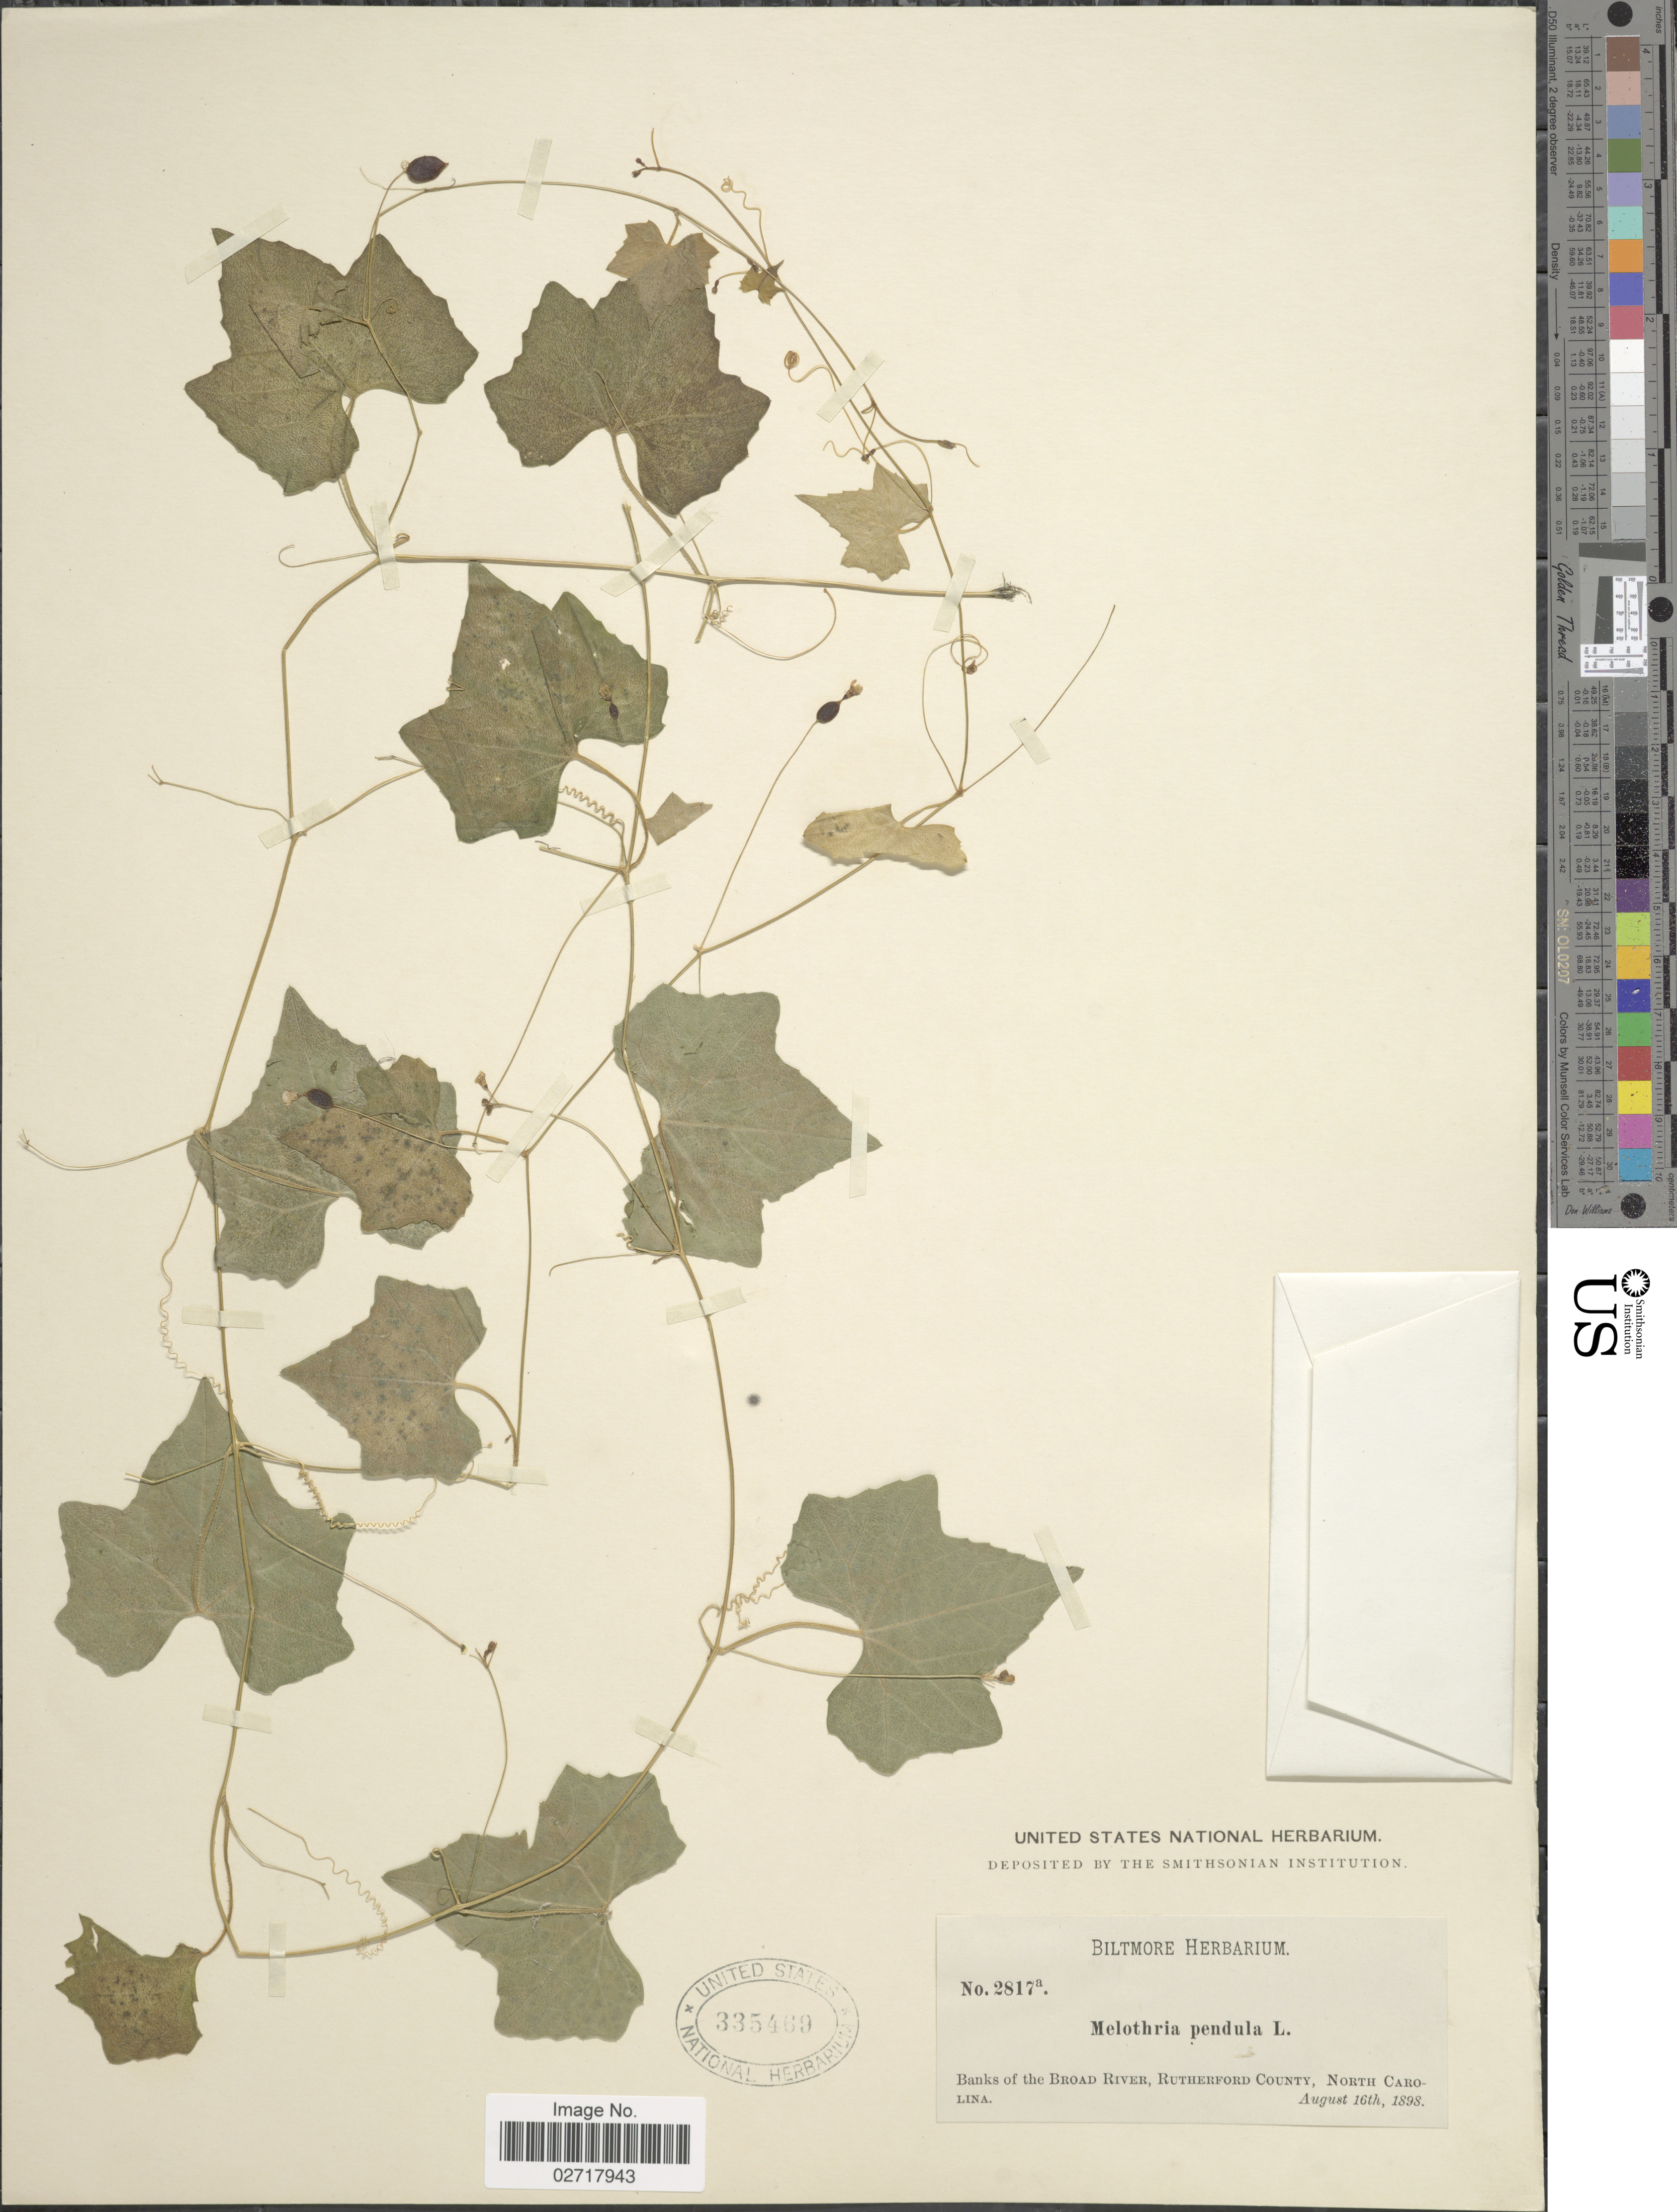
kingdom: Plantae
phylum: Tracheophyta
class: Magnoliopsida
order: Cucurbitales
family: Cucurbitaceae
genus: Melothria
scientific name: Melothria pendula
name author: L.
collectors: ex herb. Biltmore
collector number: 2817a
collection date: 1898-08-16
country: United States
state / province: North Carolina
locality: Banks of the Broad River, Rutherford County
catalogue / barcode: US 335469